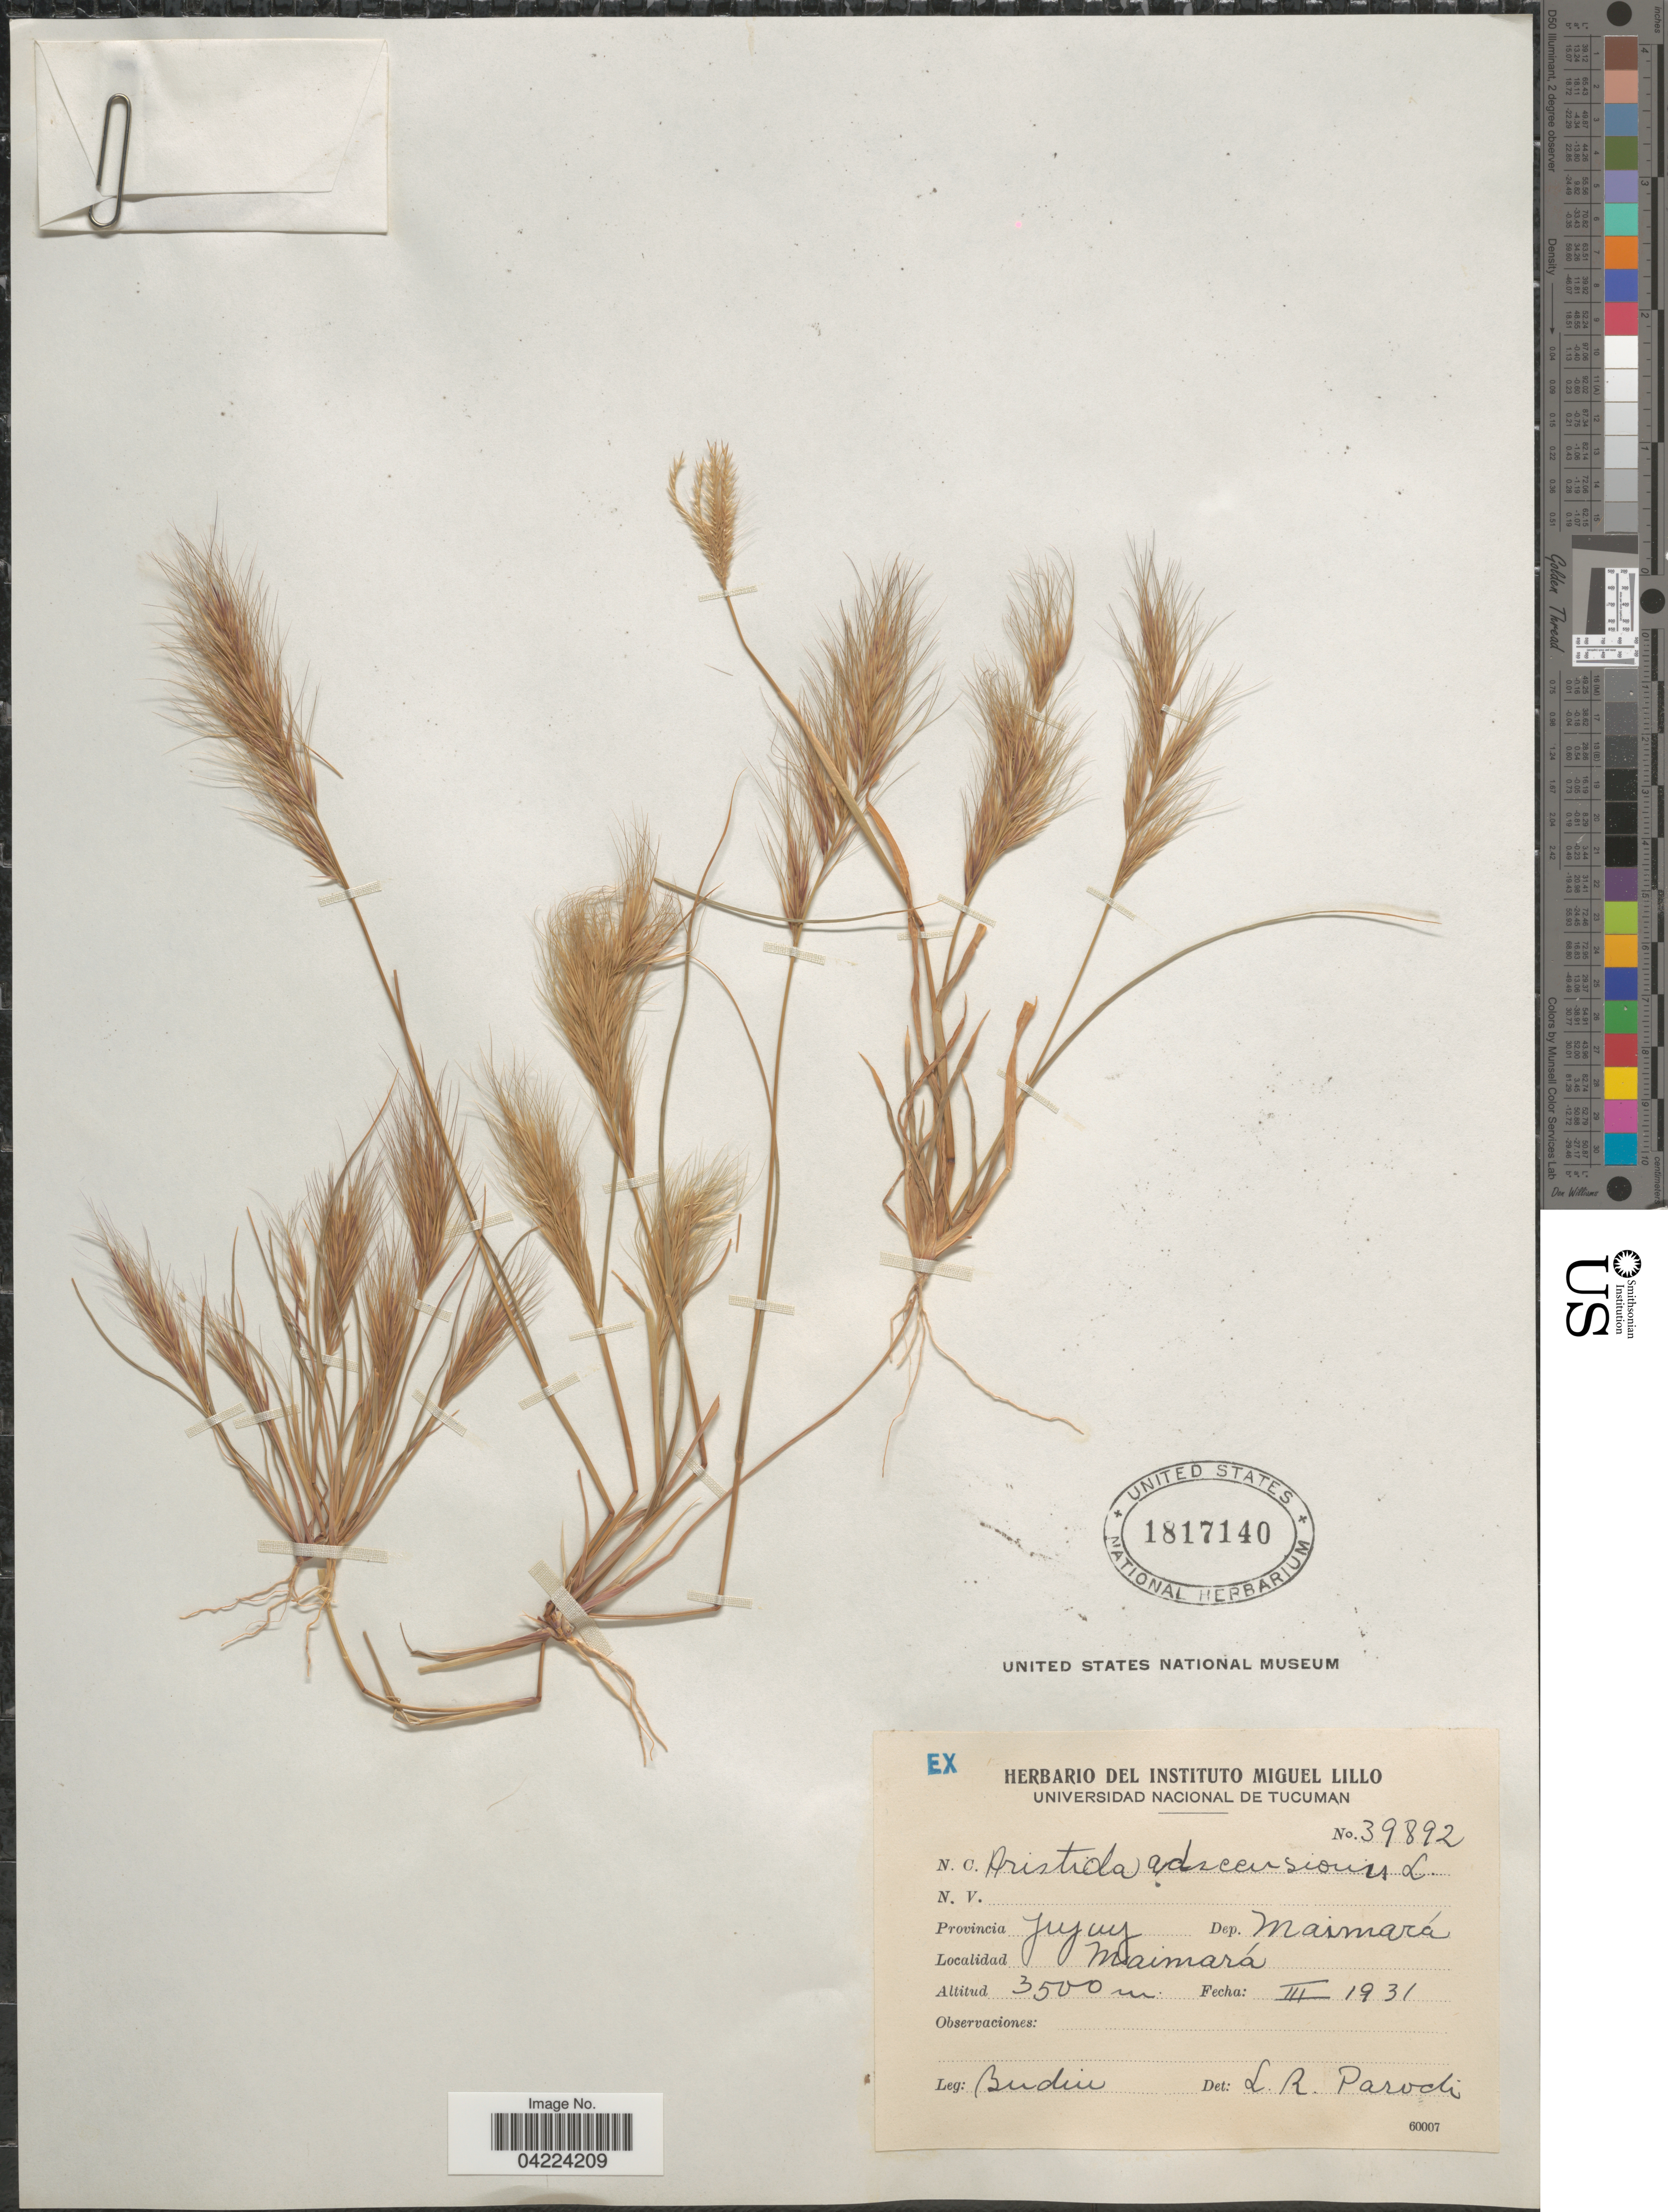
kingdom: Plantae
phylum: Tracheophyta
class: Liliopsida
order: Poales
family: Poaceae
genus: Aristida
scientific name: Aristida adscensionis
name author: L.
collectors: Budin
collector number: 39892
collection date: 1931-03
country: Argentina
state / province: Jujuy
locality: Dep. Maimará. Maimará.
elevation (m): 3500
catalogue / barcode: US 1817140